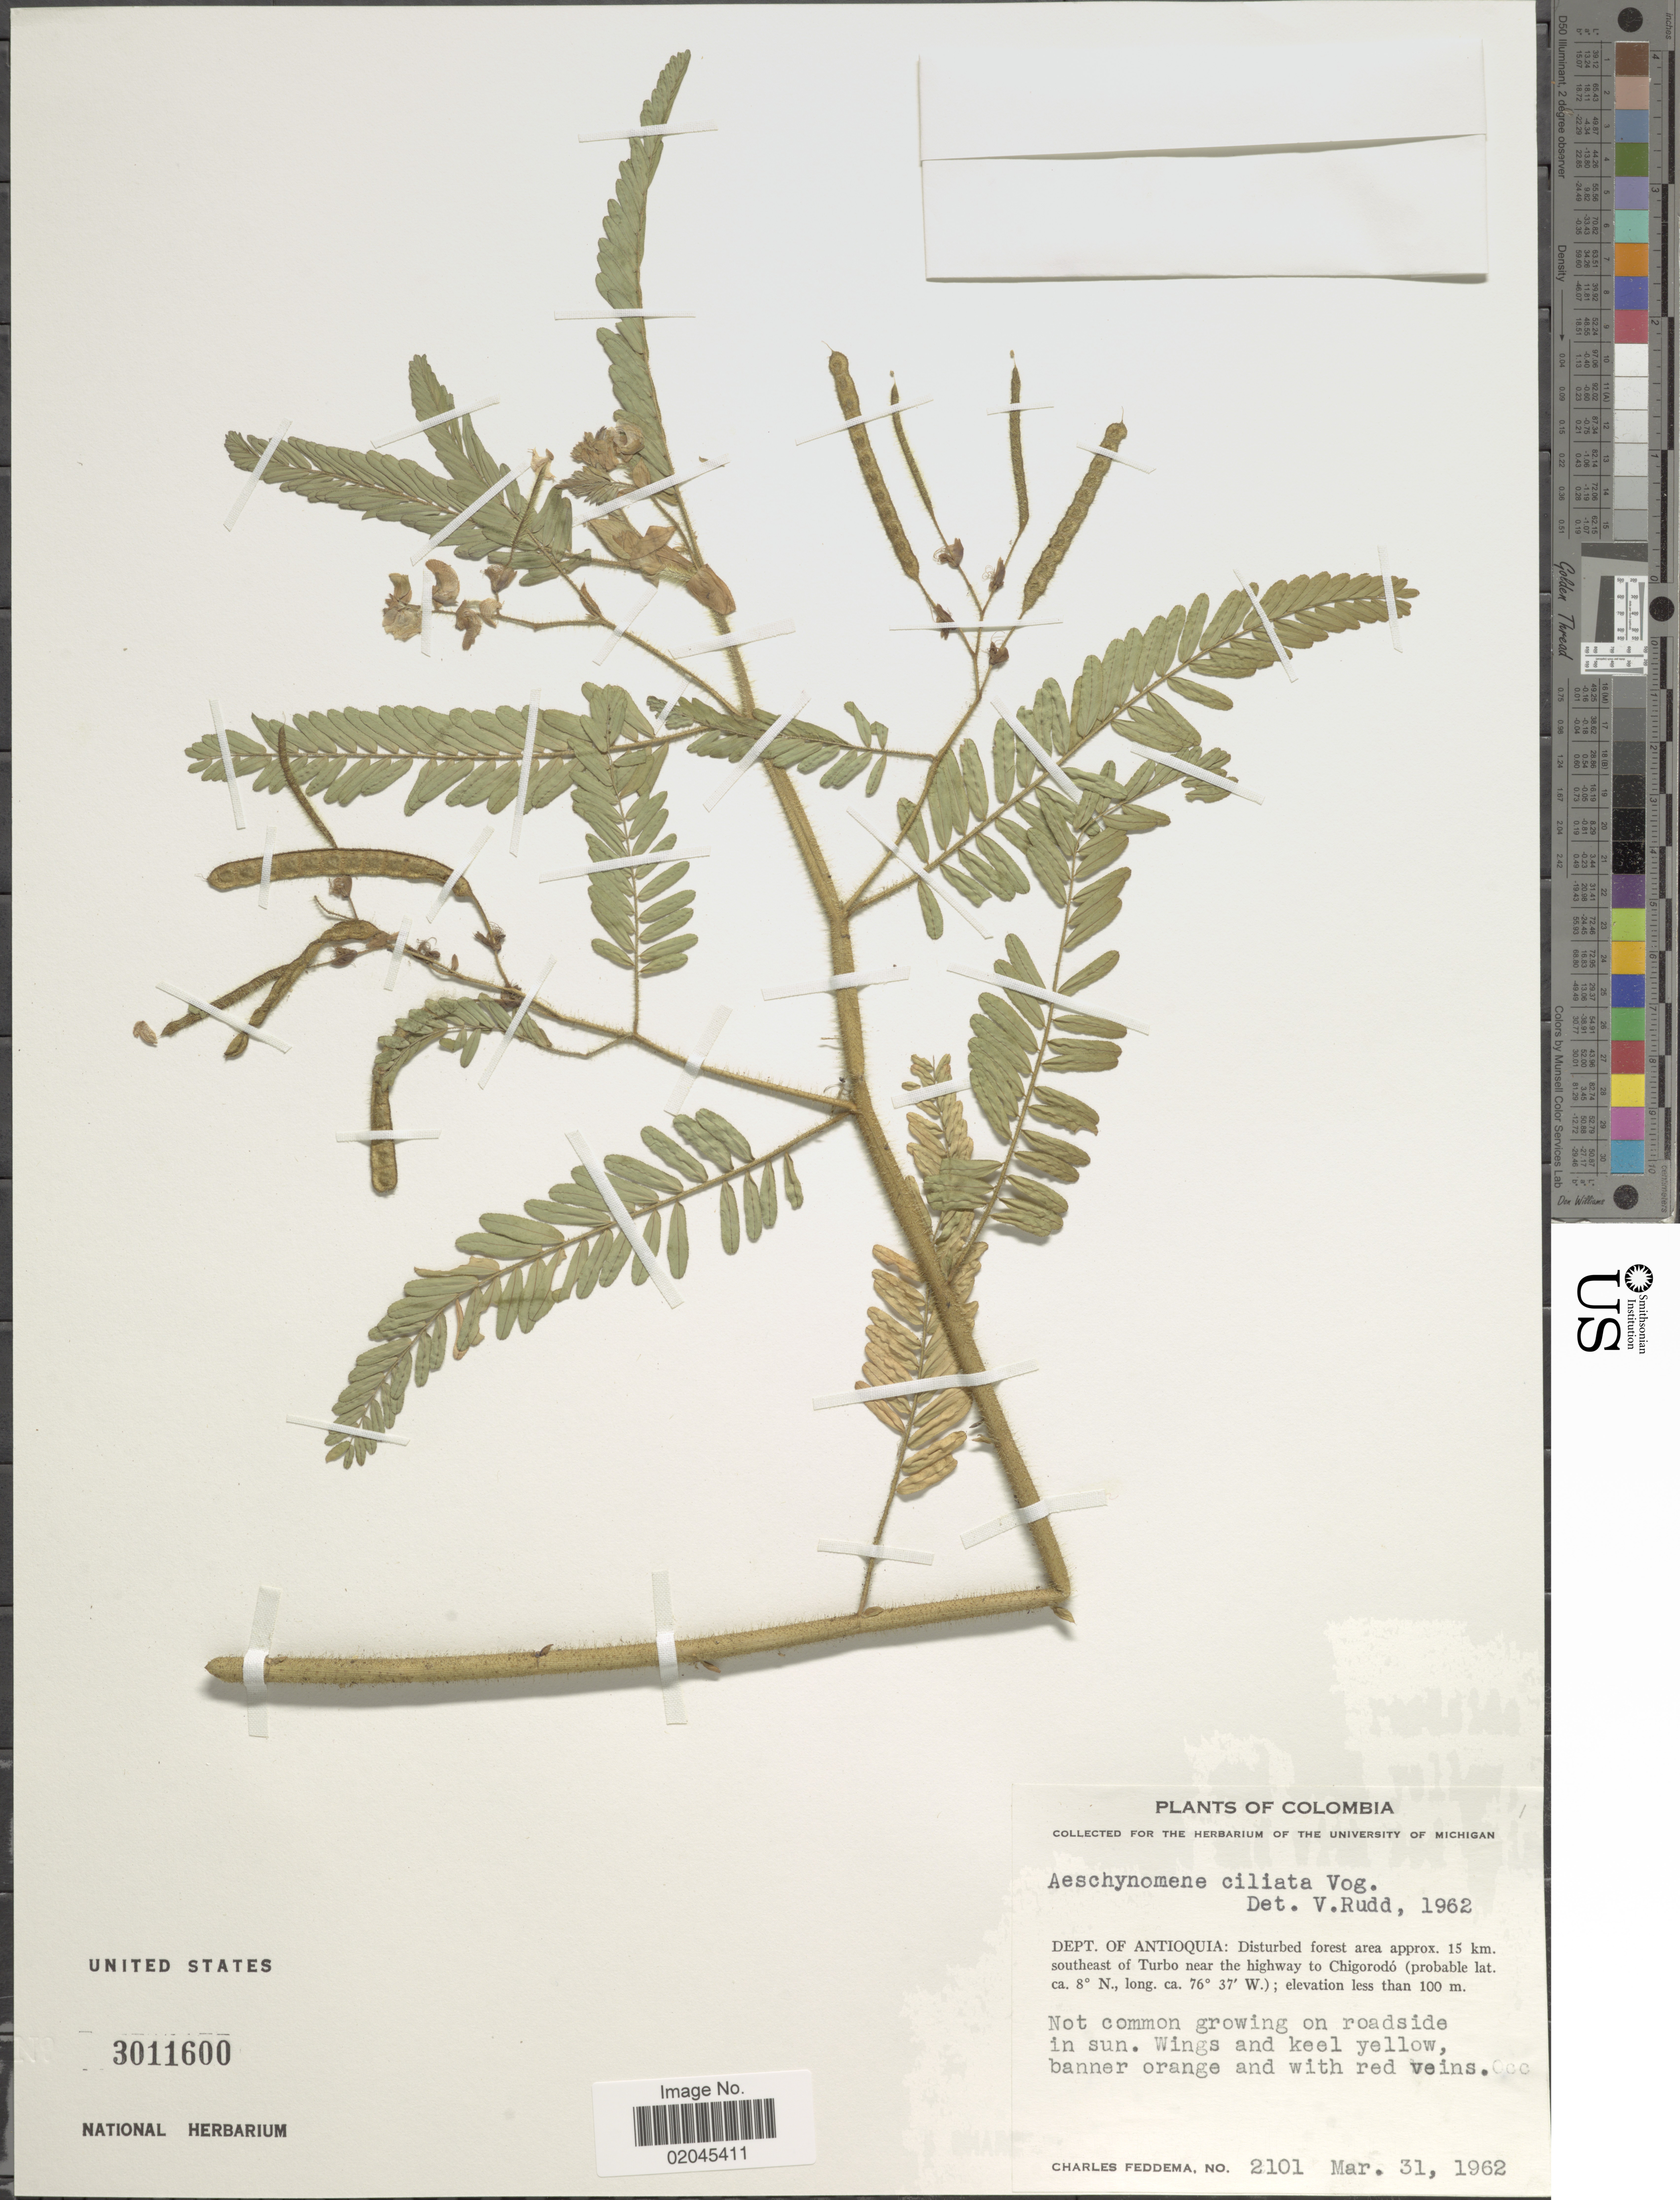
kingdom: Plantae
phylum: Tracheophyta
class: Magnoliopsida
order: Fabales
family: Fabaceae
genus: Aeschynomene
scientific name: Aeschynomene ciliata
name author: Vogel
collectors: C. Feddema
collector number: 2101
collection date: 1962-03-31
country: Colombia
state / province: Antioquia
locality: Dept. of Antioquia:15 km southeast of Turbo near the highway to Chigorodo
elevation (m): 100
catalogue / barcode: US 3011600